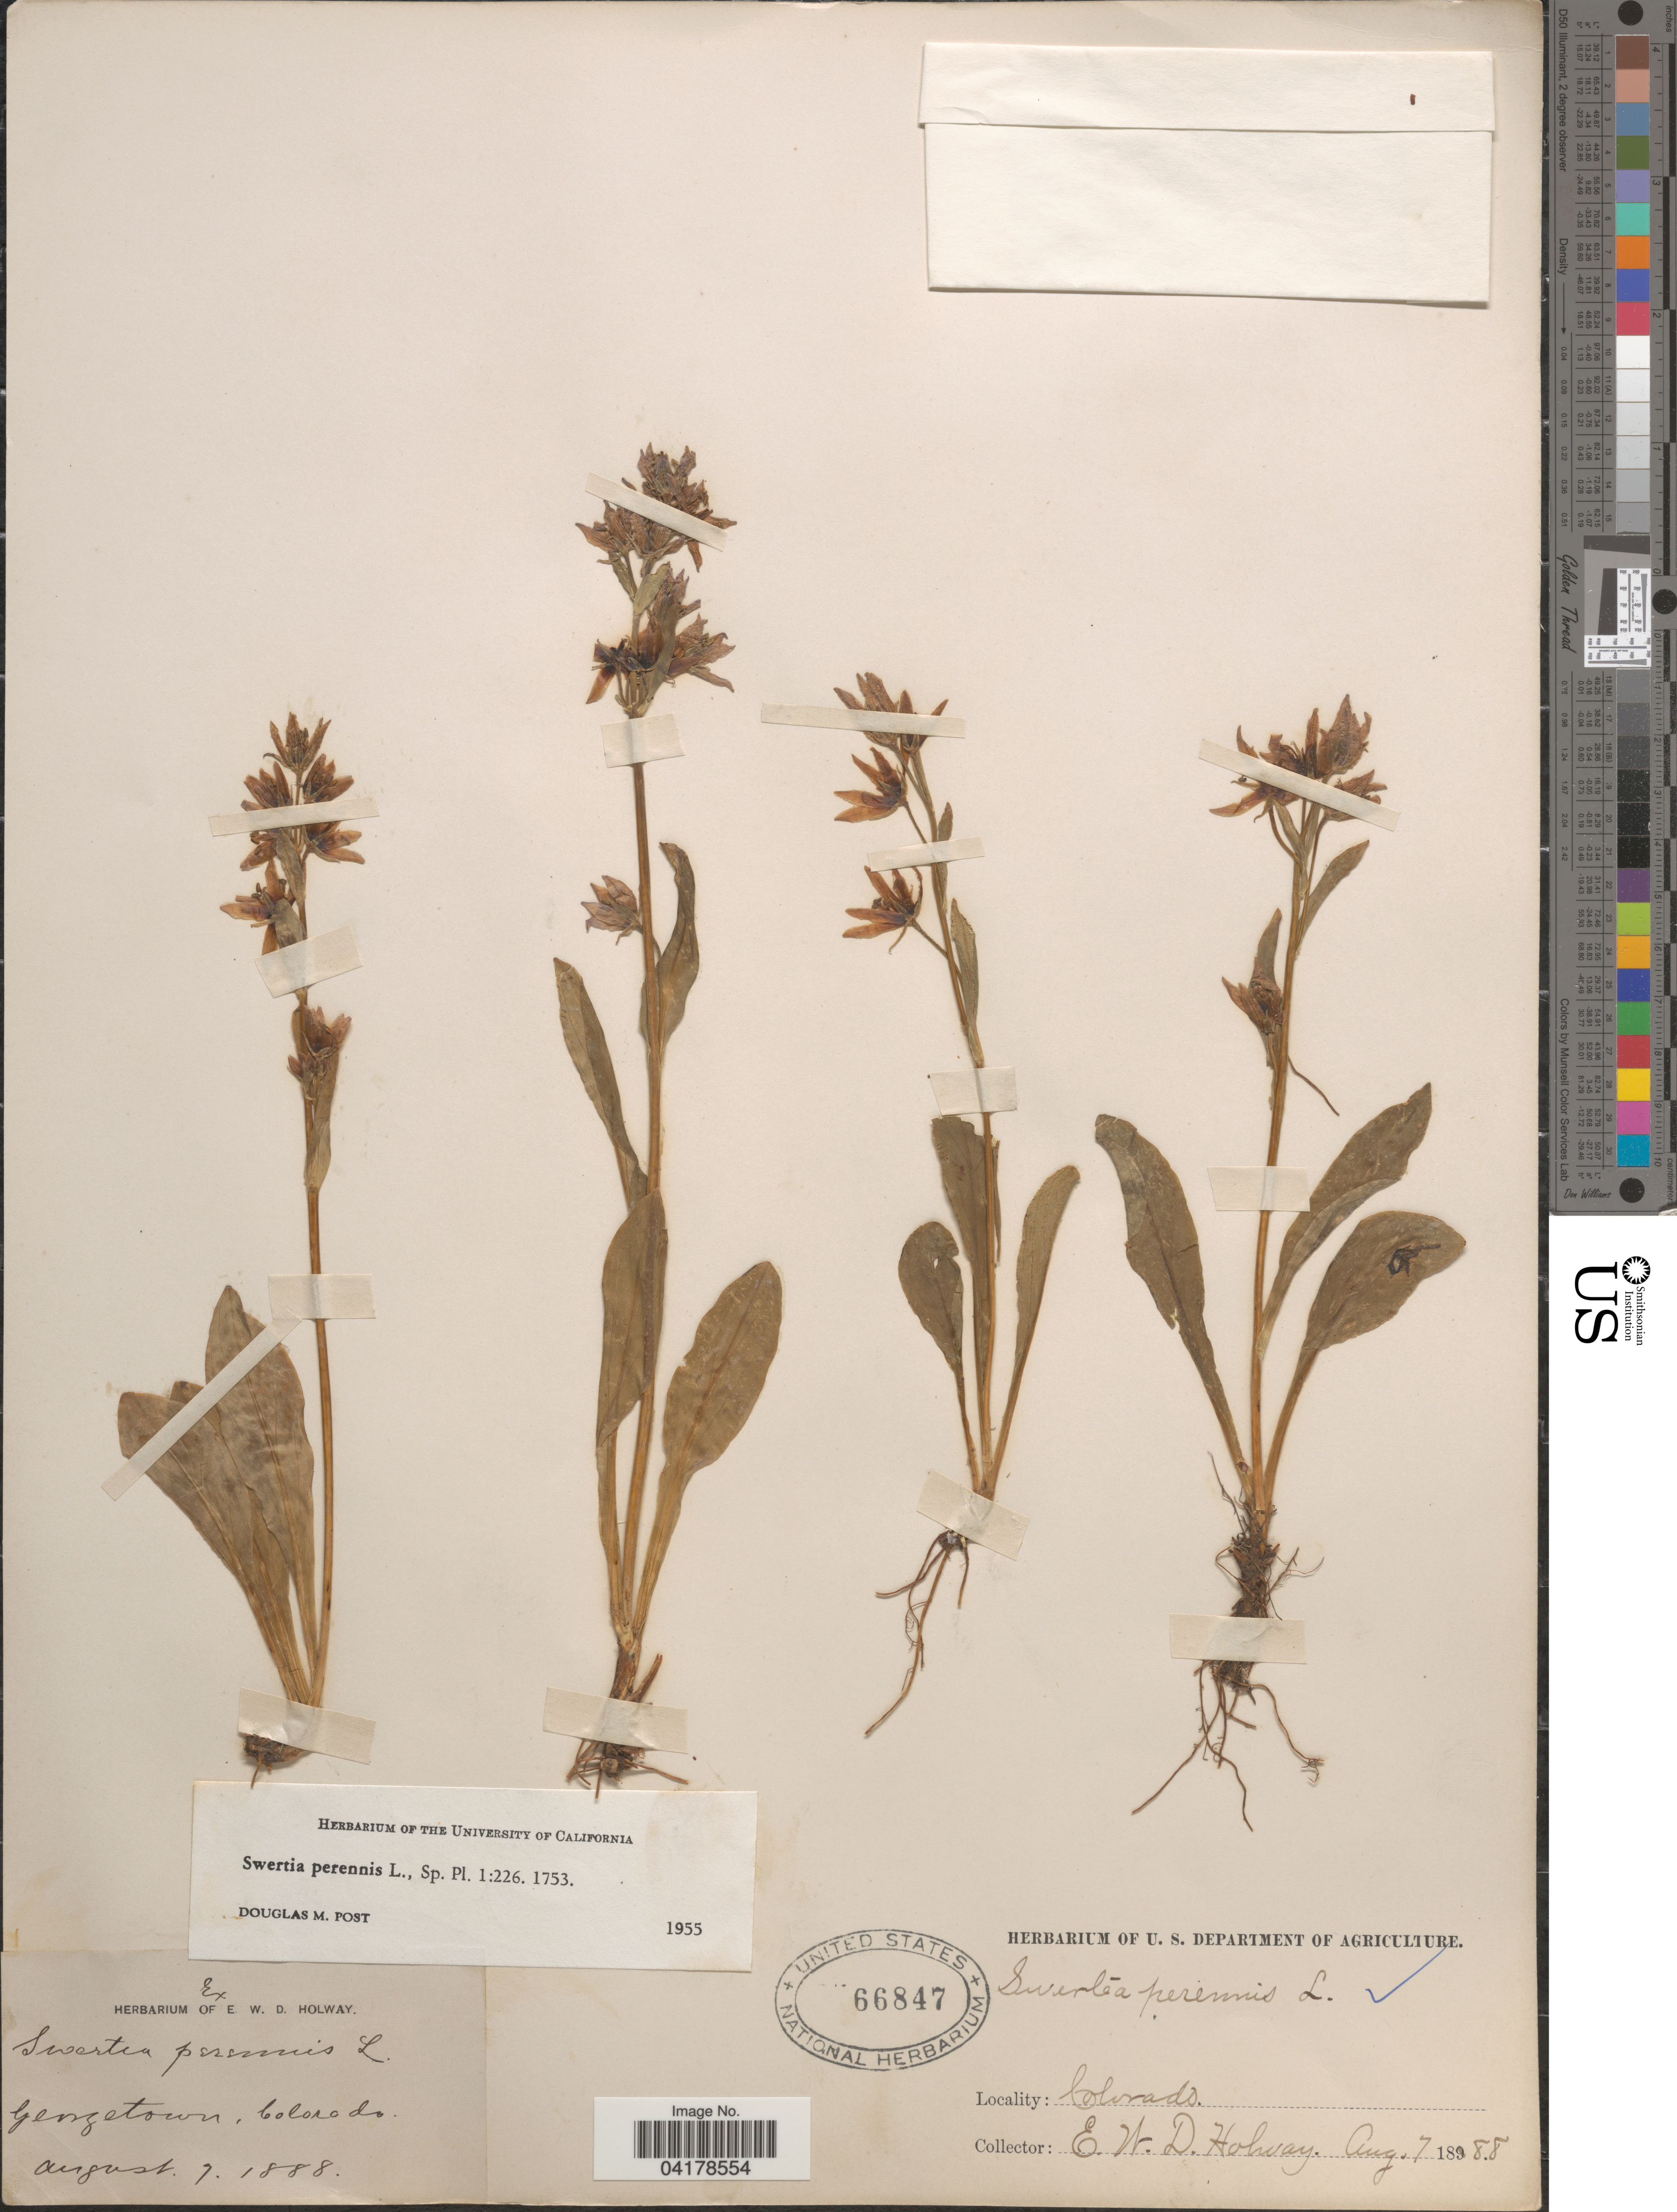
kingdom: Plantae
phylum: Tracheophyta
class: Magnoliopsida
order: Gentianales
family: Gentianaceae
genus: Swertia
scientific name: Swertia perennis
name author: L.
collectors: E. W. D. Holway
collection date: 1888-08-07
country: United States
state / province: Colorado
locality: Georgetown.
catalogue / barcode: US 66847